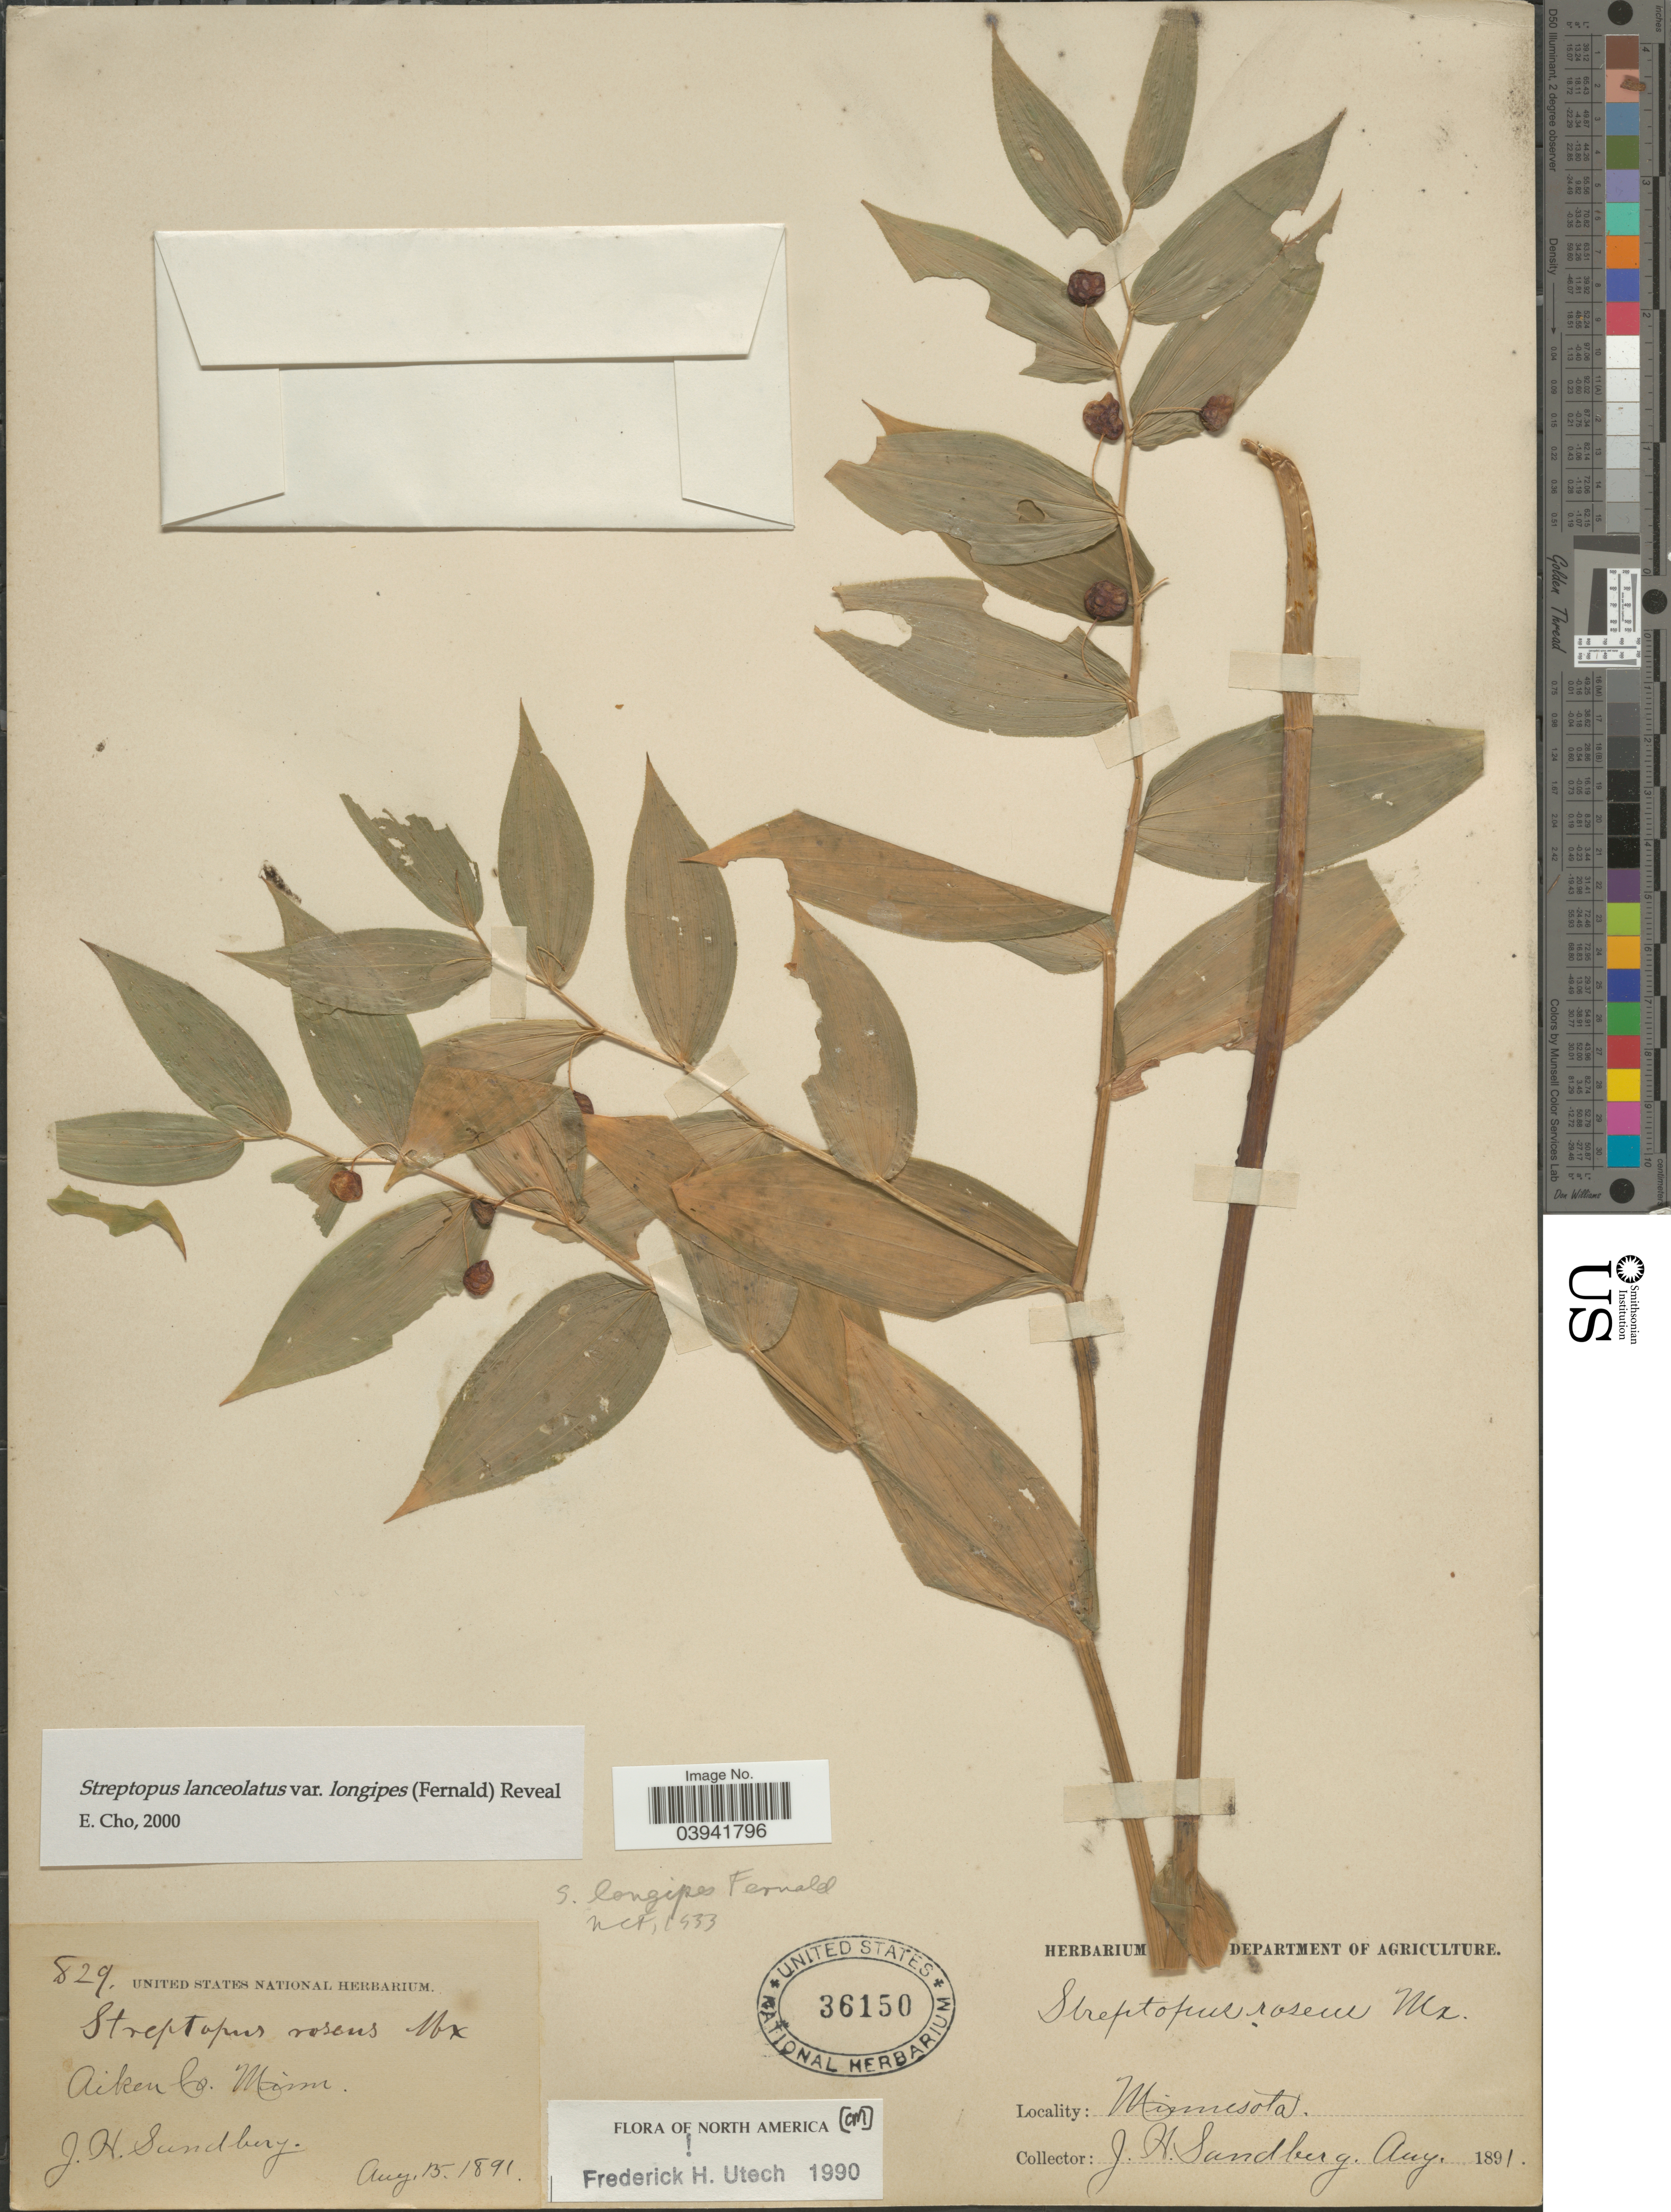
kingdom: Plantae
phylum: Tracheophyta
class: Liliopsida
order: Liliales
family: Liliaceae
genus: Streptopus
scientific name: Streptopus lanceolatus var. longipes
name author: (Fernald) Reveal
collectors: J. H. Sandberg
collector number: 829*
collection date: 1891-08-15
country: United States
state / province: Minnesota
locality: Aiken Co.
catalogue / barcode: US 36150